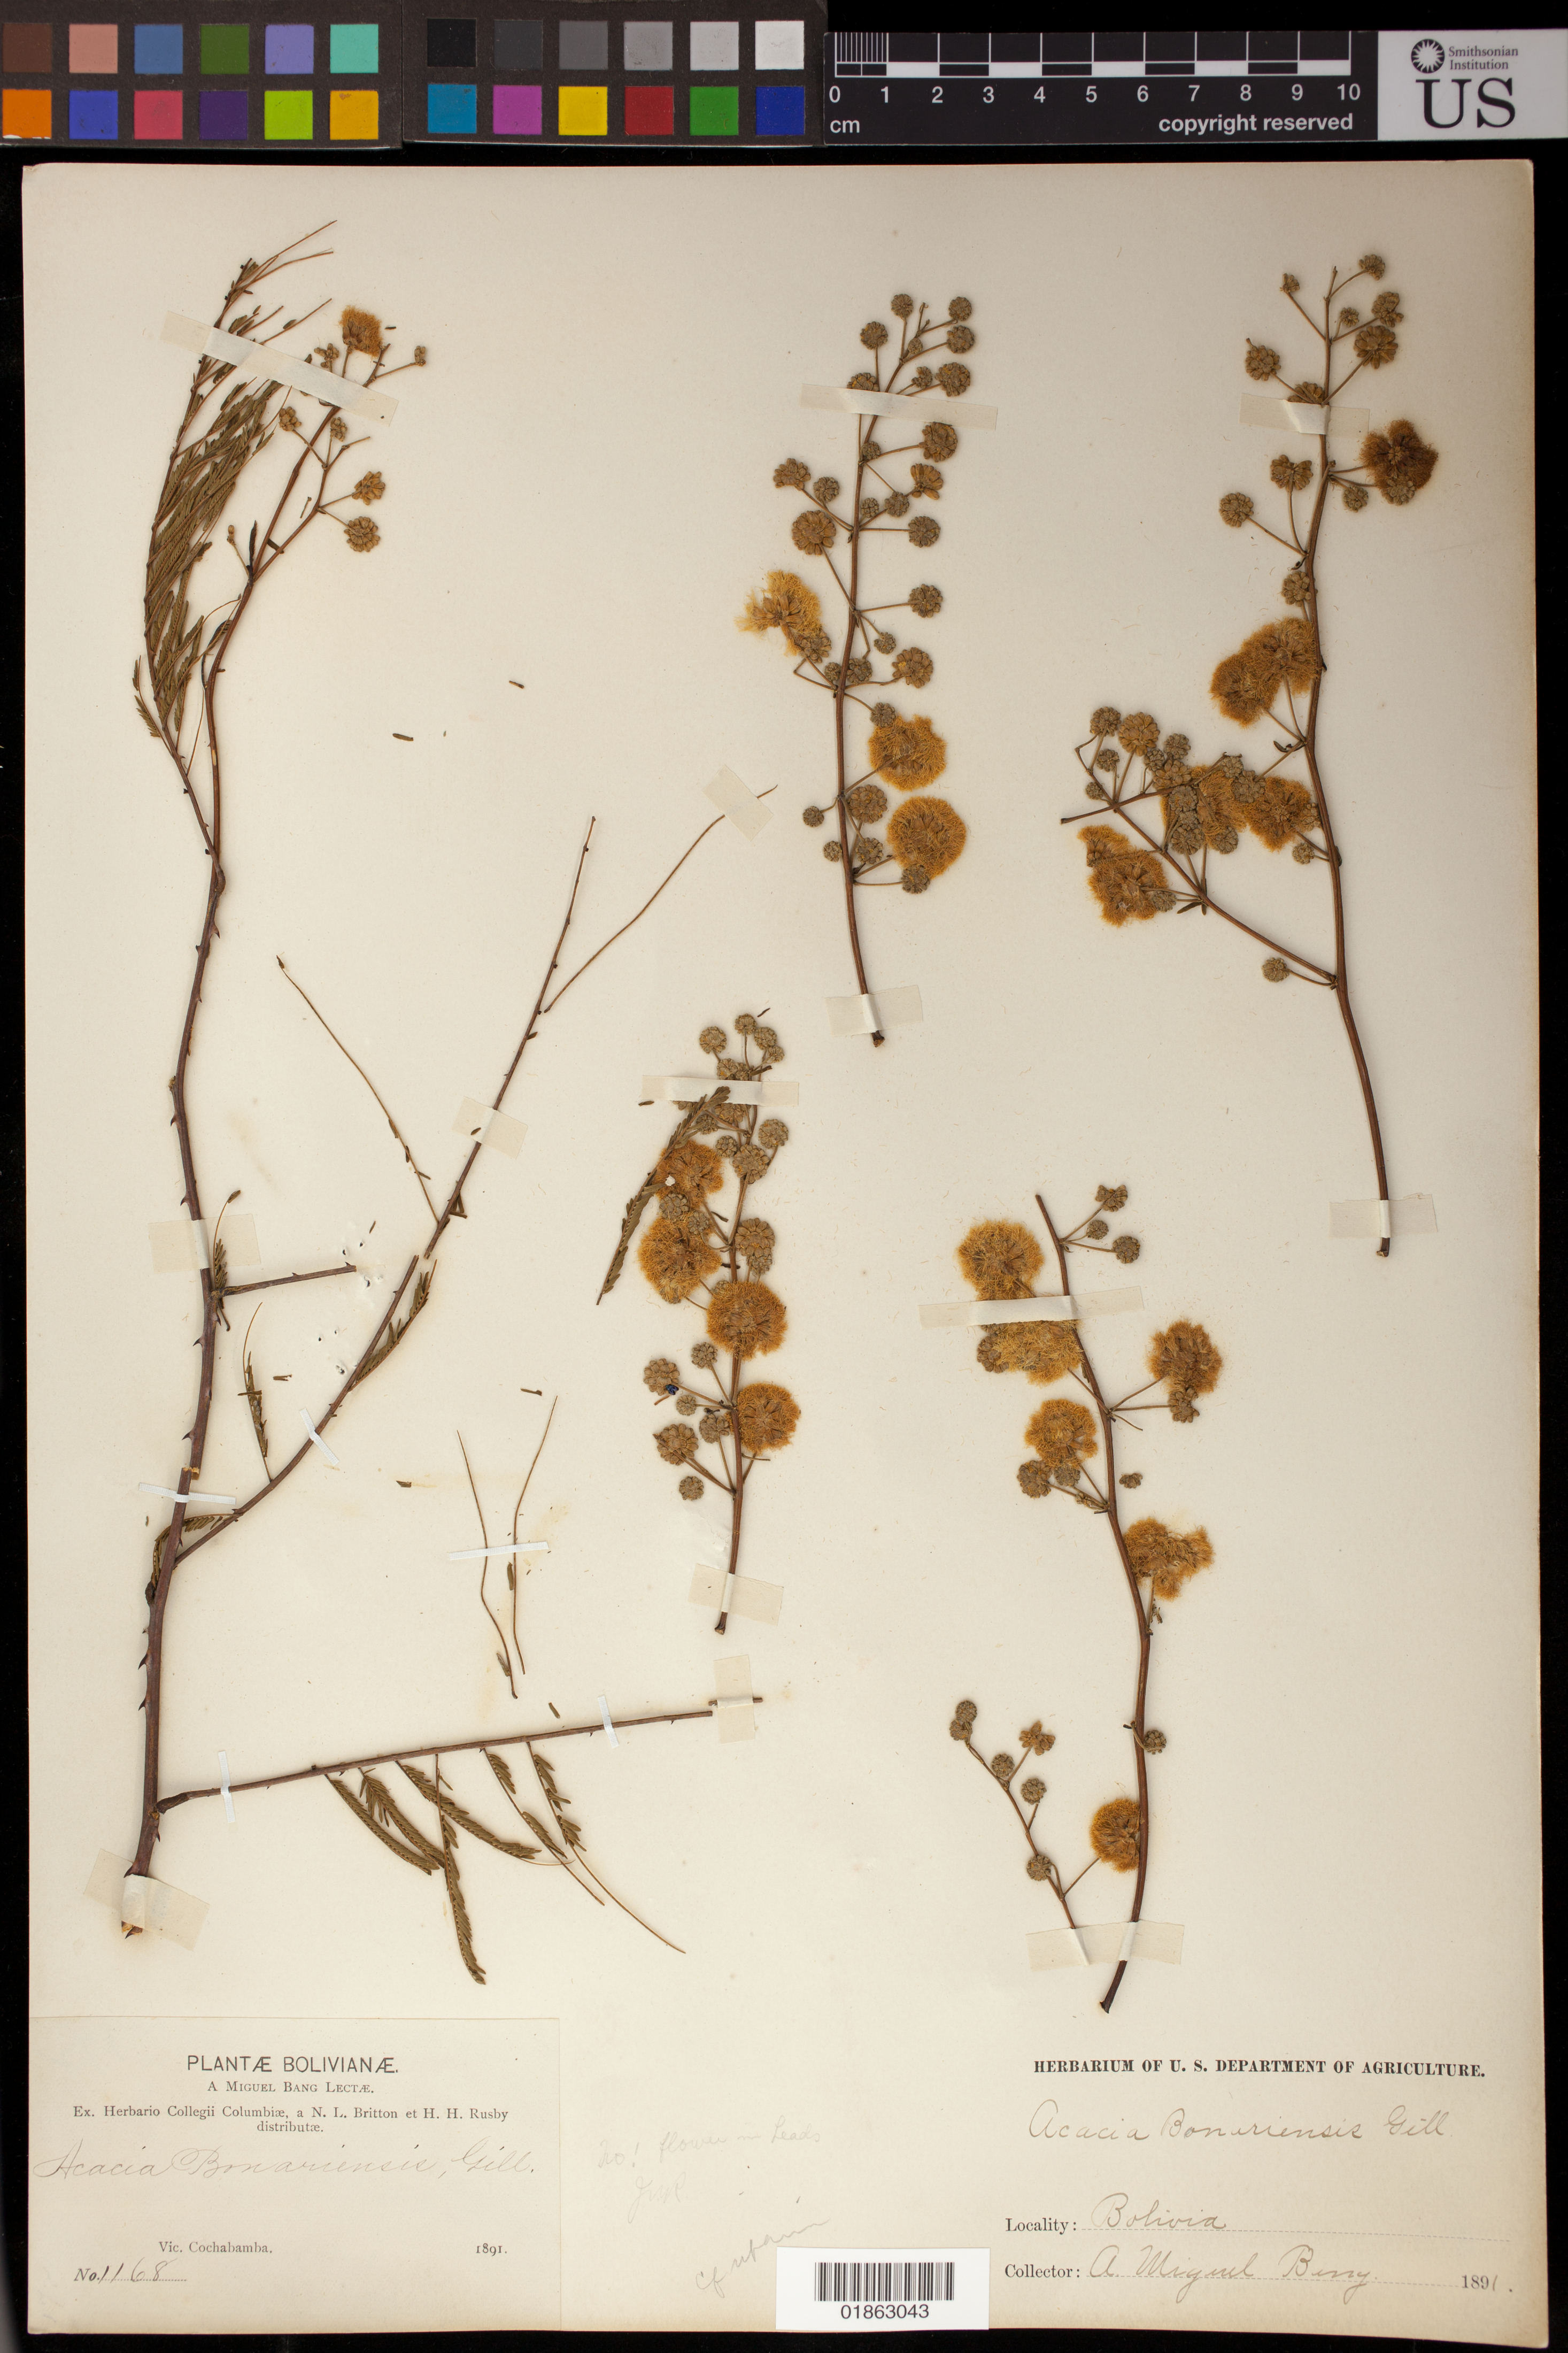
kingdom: Plantae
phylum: Tracheophyta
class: Magnoliopsida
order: Fabales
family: Fabaceae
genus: Senegalia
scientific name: Senegalia tubulifera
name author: (Benth.) Seigler & Ebinger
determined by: Seigler, David S.; Ebinger, J. E.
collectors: M. Bang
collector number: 1168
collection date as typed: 1891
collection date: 1891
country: Bolivia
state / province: Cochabamba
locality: Vic. Cochabamba.